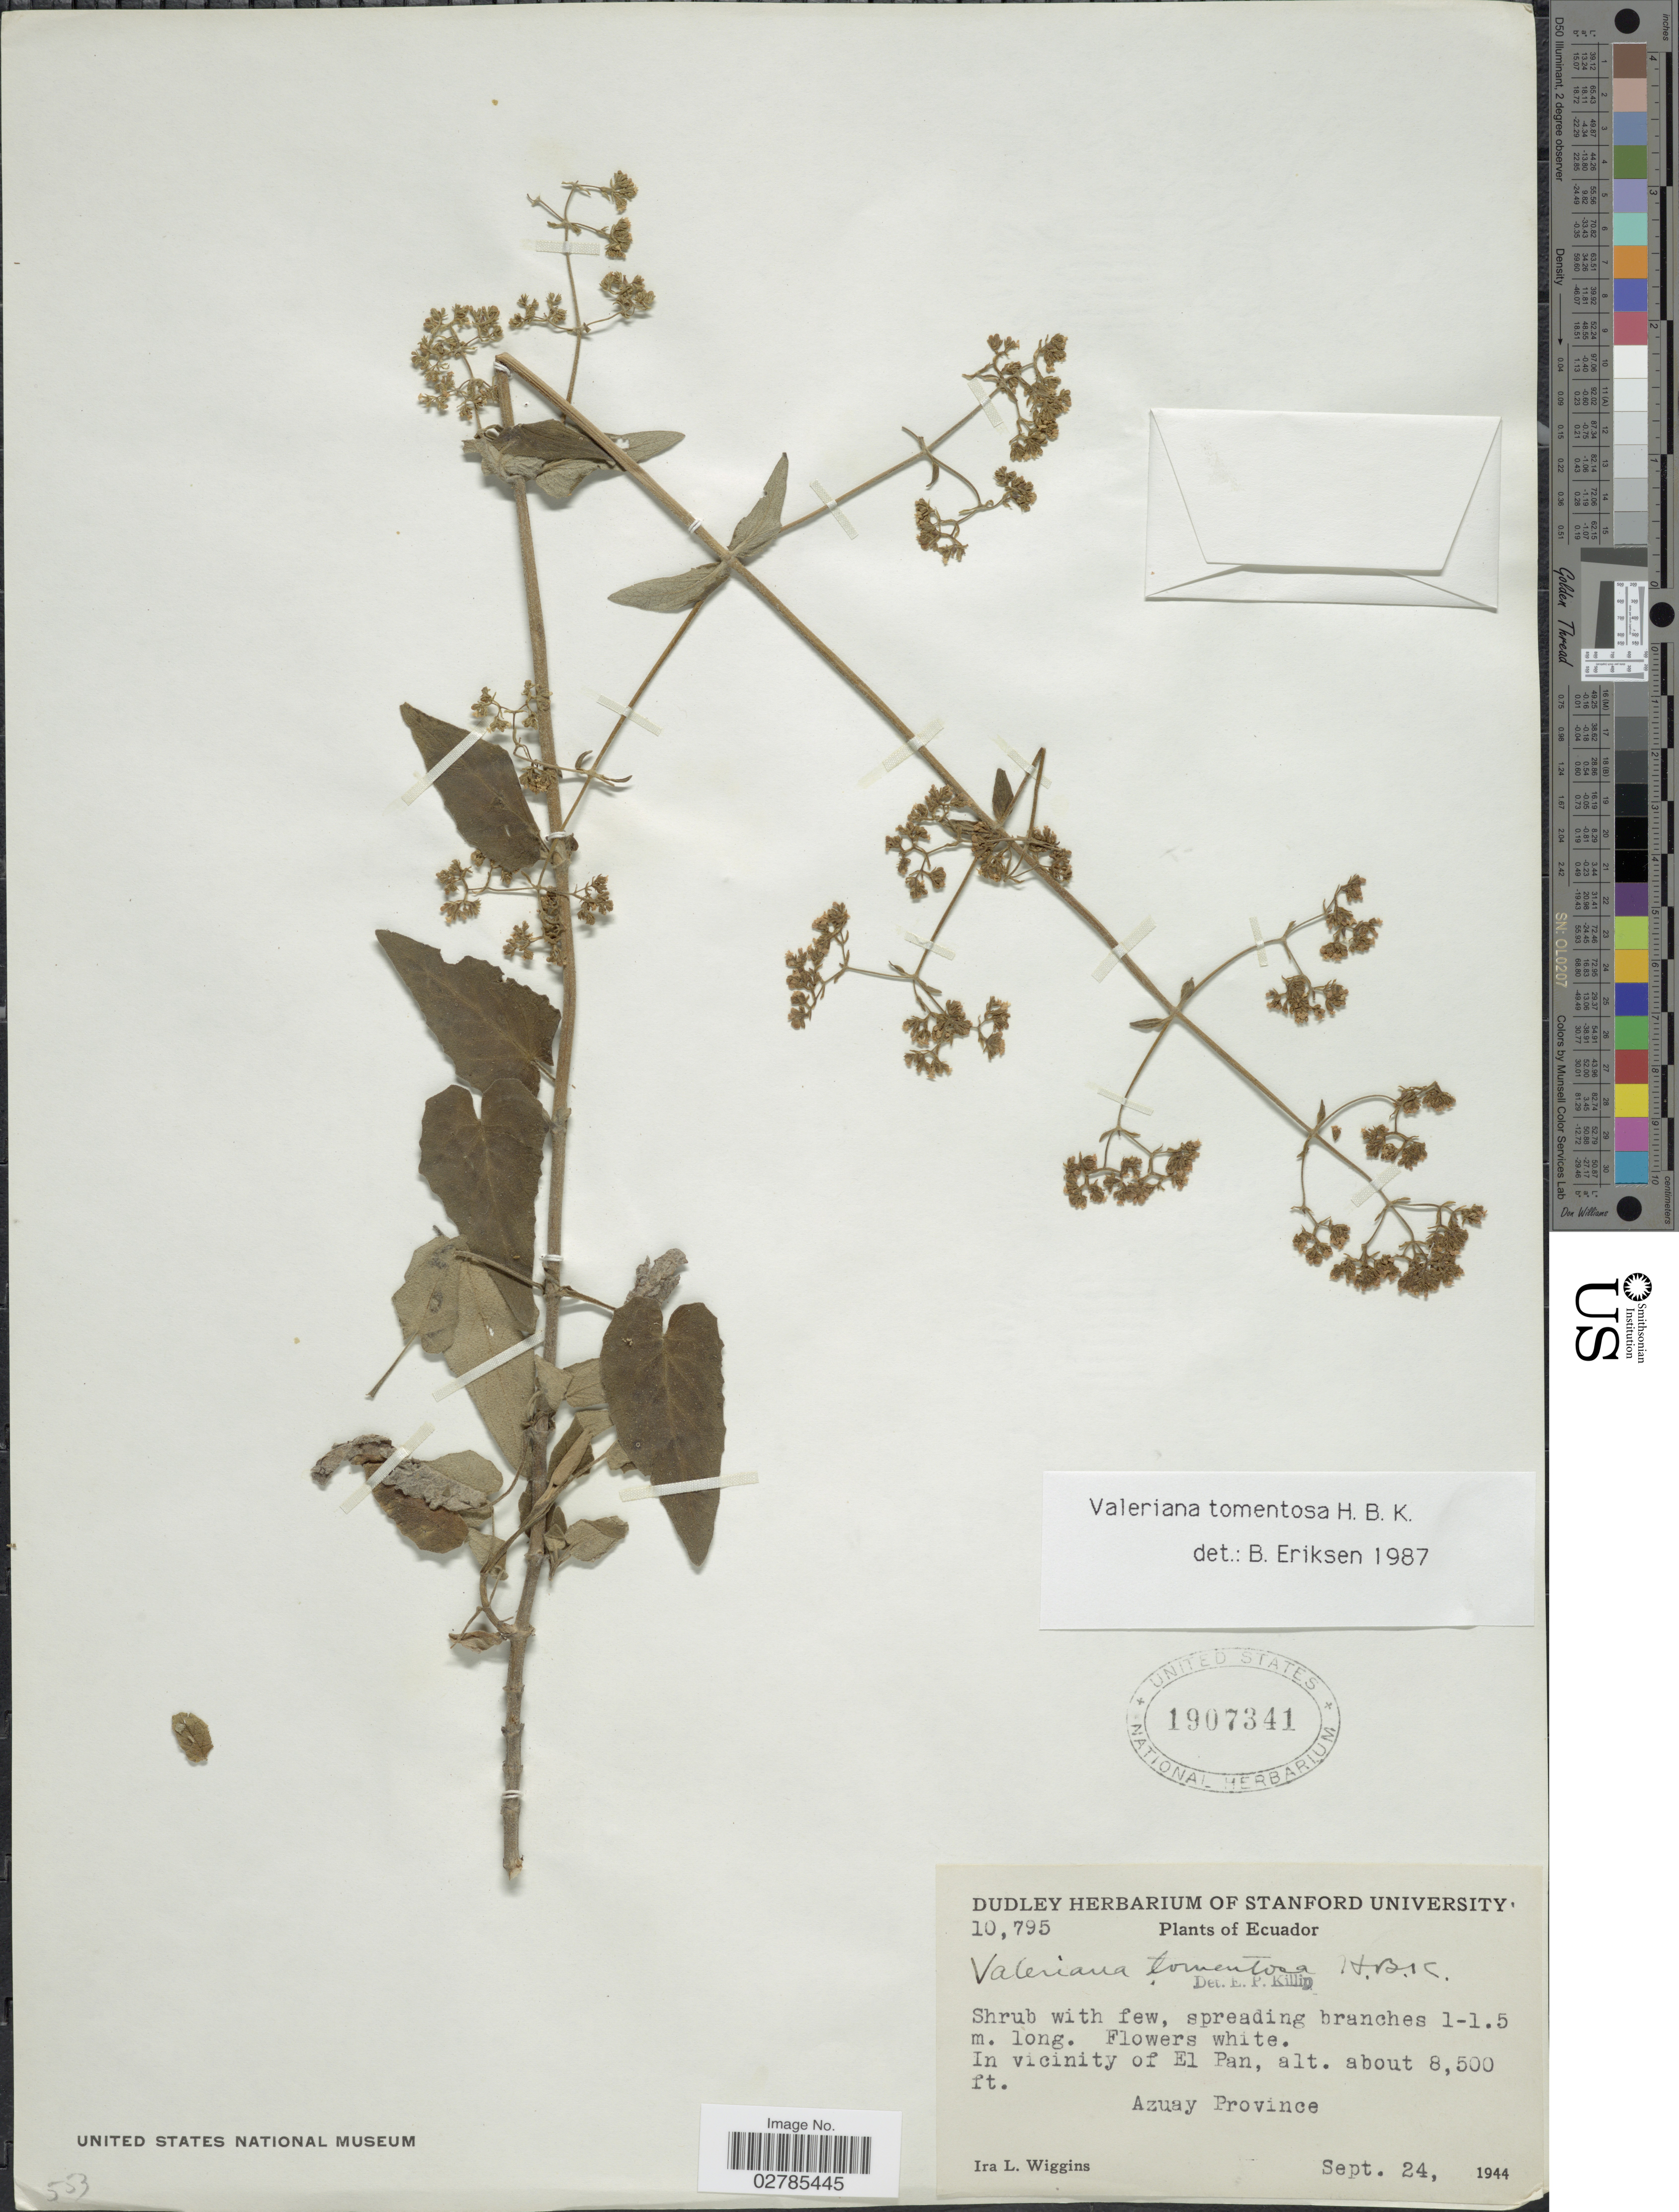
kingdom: Plantae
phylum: Tracheophyta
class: Magnoliopsida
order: Dipsacales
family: Caprifoliaceae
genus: Valeriana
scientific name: Valeriana tomentosa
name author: Kunth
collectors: I. L. Wiggins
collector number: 10795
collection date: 1944-09-24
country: Ecuador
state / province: Azuay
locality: In vicinity of El Pan.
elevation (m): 2591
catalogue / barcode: US 1907341